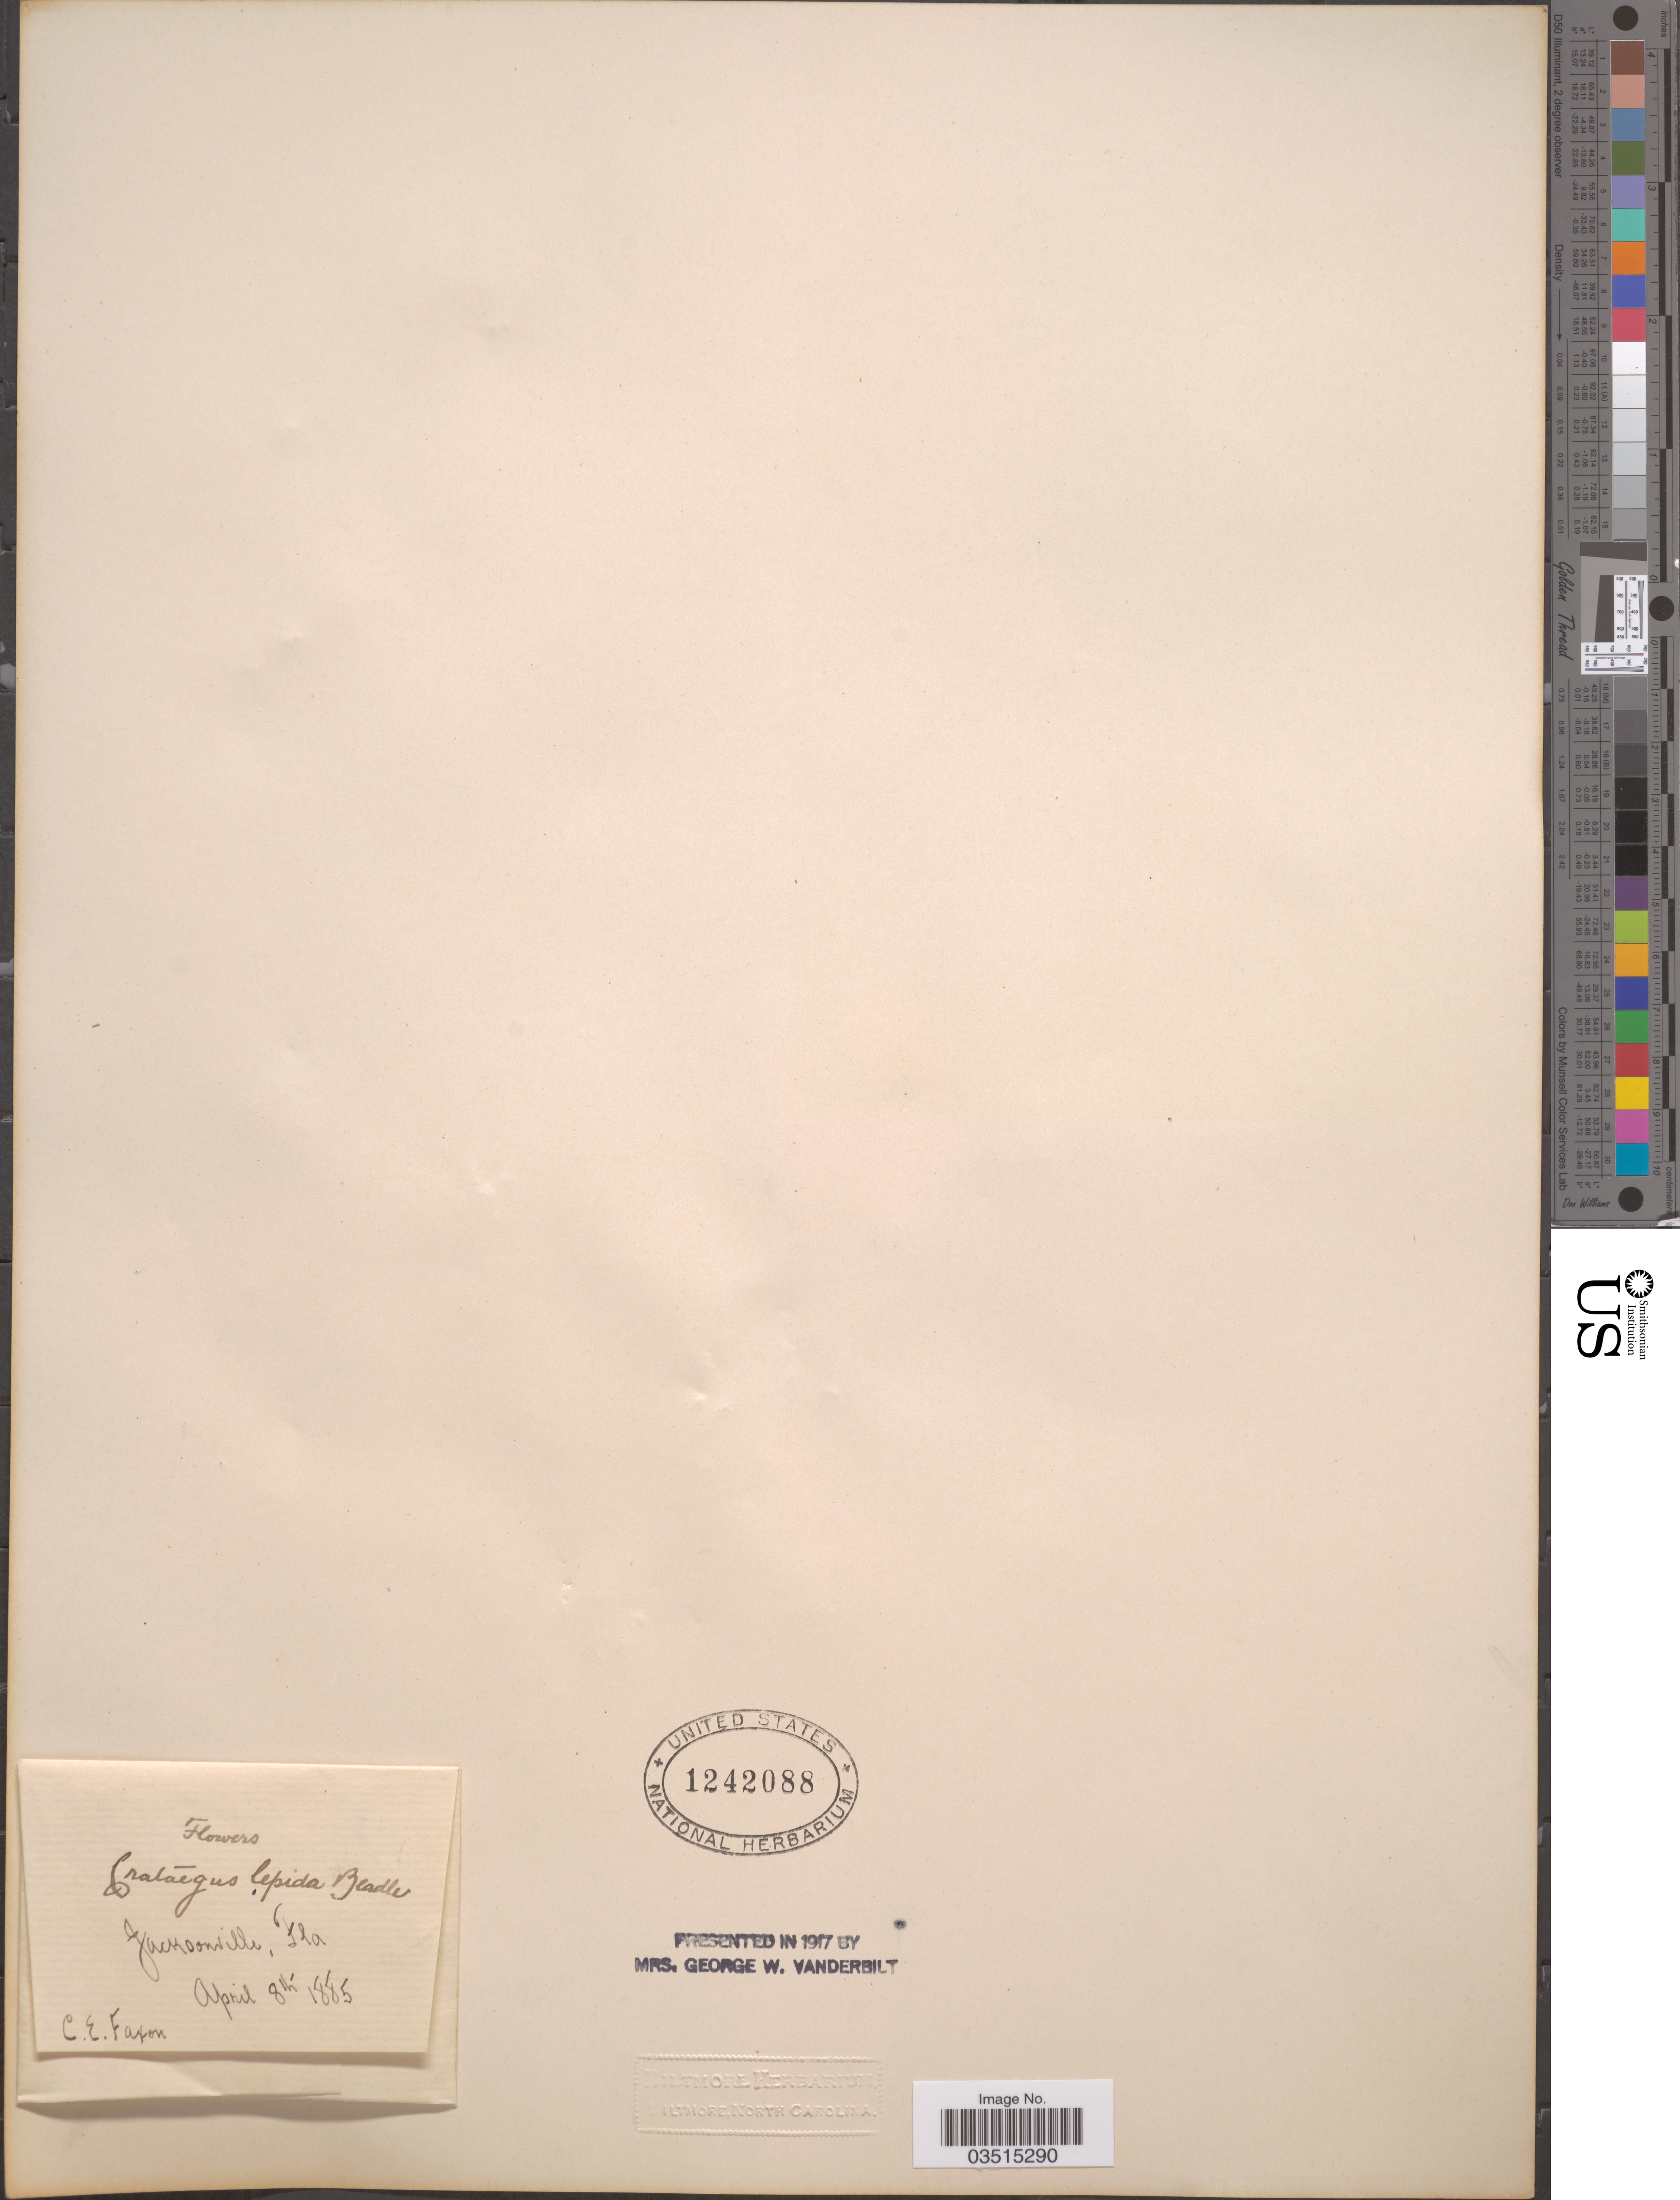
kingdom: Plantae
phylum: Tracheophyta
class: Magnoliopsida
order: Rosales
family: Rosaceae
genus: Crataegus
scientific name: Crataegus lepida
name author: Beadle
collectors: C. Faxon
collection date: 1885-04-08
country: United States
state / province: Florida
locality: Jacksonville.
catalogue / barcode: US 1242088